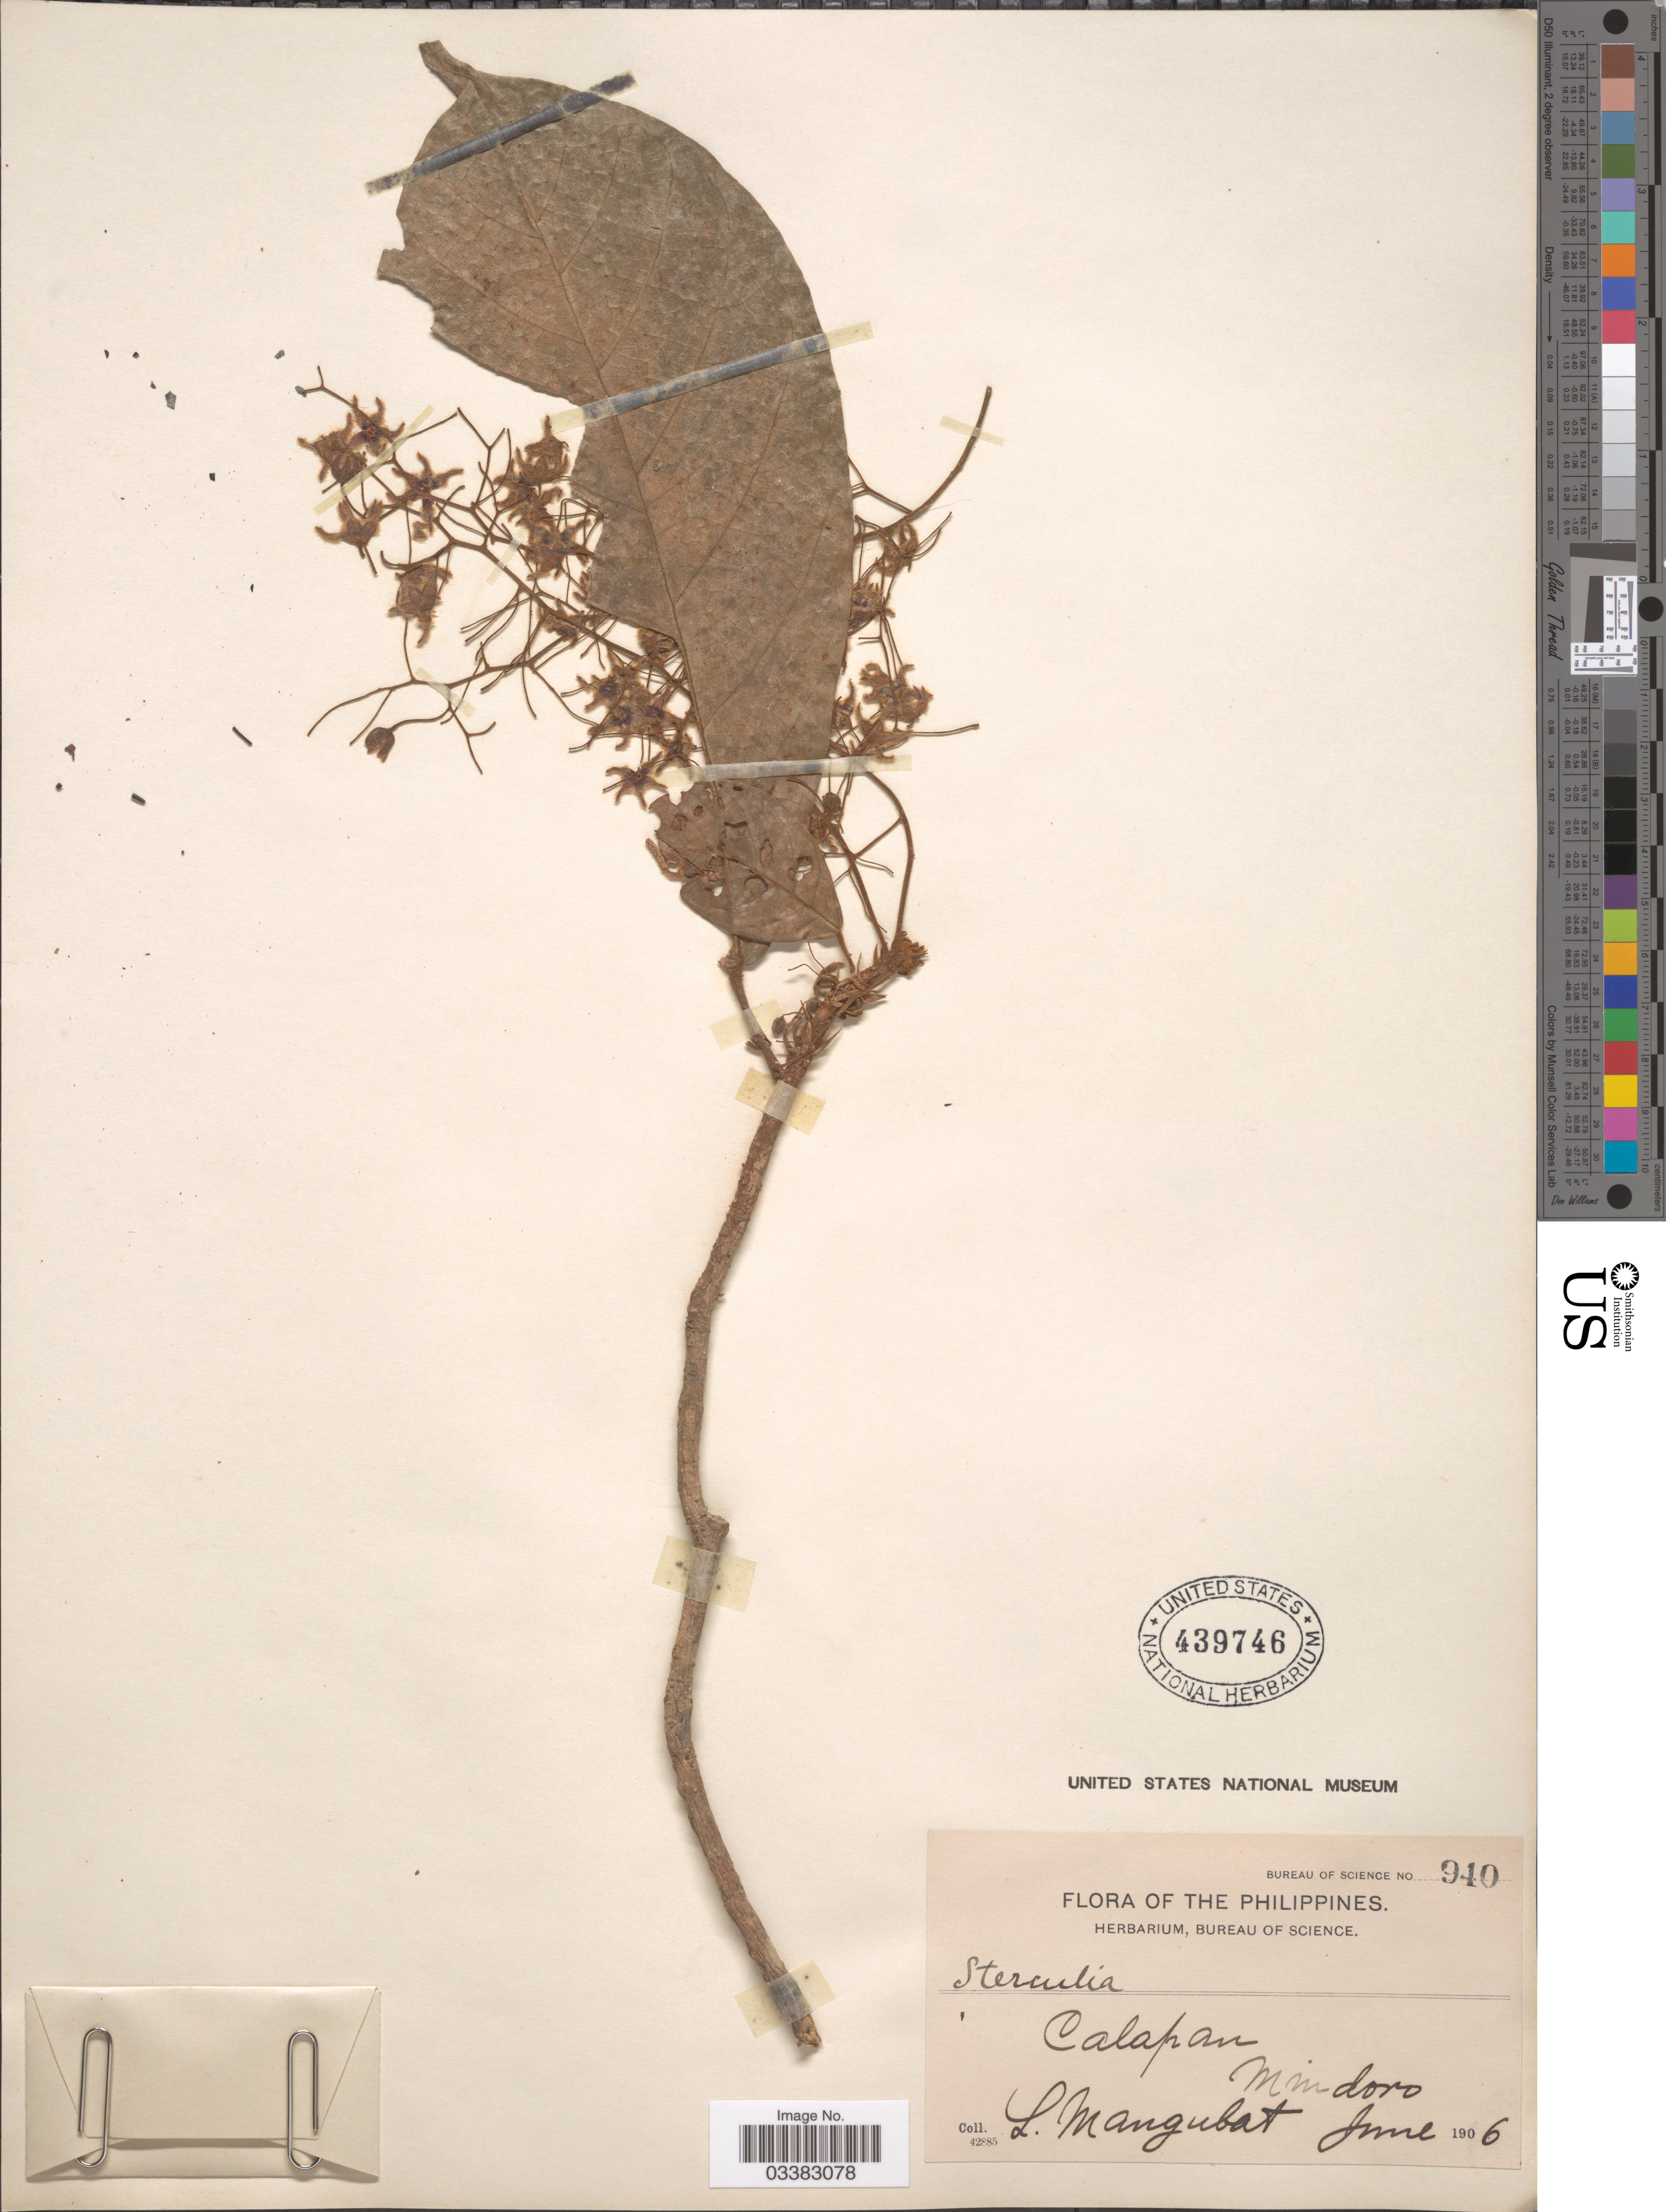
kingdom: Plantae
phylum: Tracheophyta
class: Magnoliopsida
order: Malvales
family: Malvaceae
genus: Sterculia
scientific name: Sterculia sp.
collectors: L. Mangubat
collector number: Bureau of Science 940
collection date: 1906-06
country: Philippines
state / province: Mimaropa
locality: Calapan, Mindoro.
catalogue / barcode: US 439746